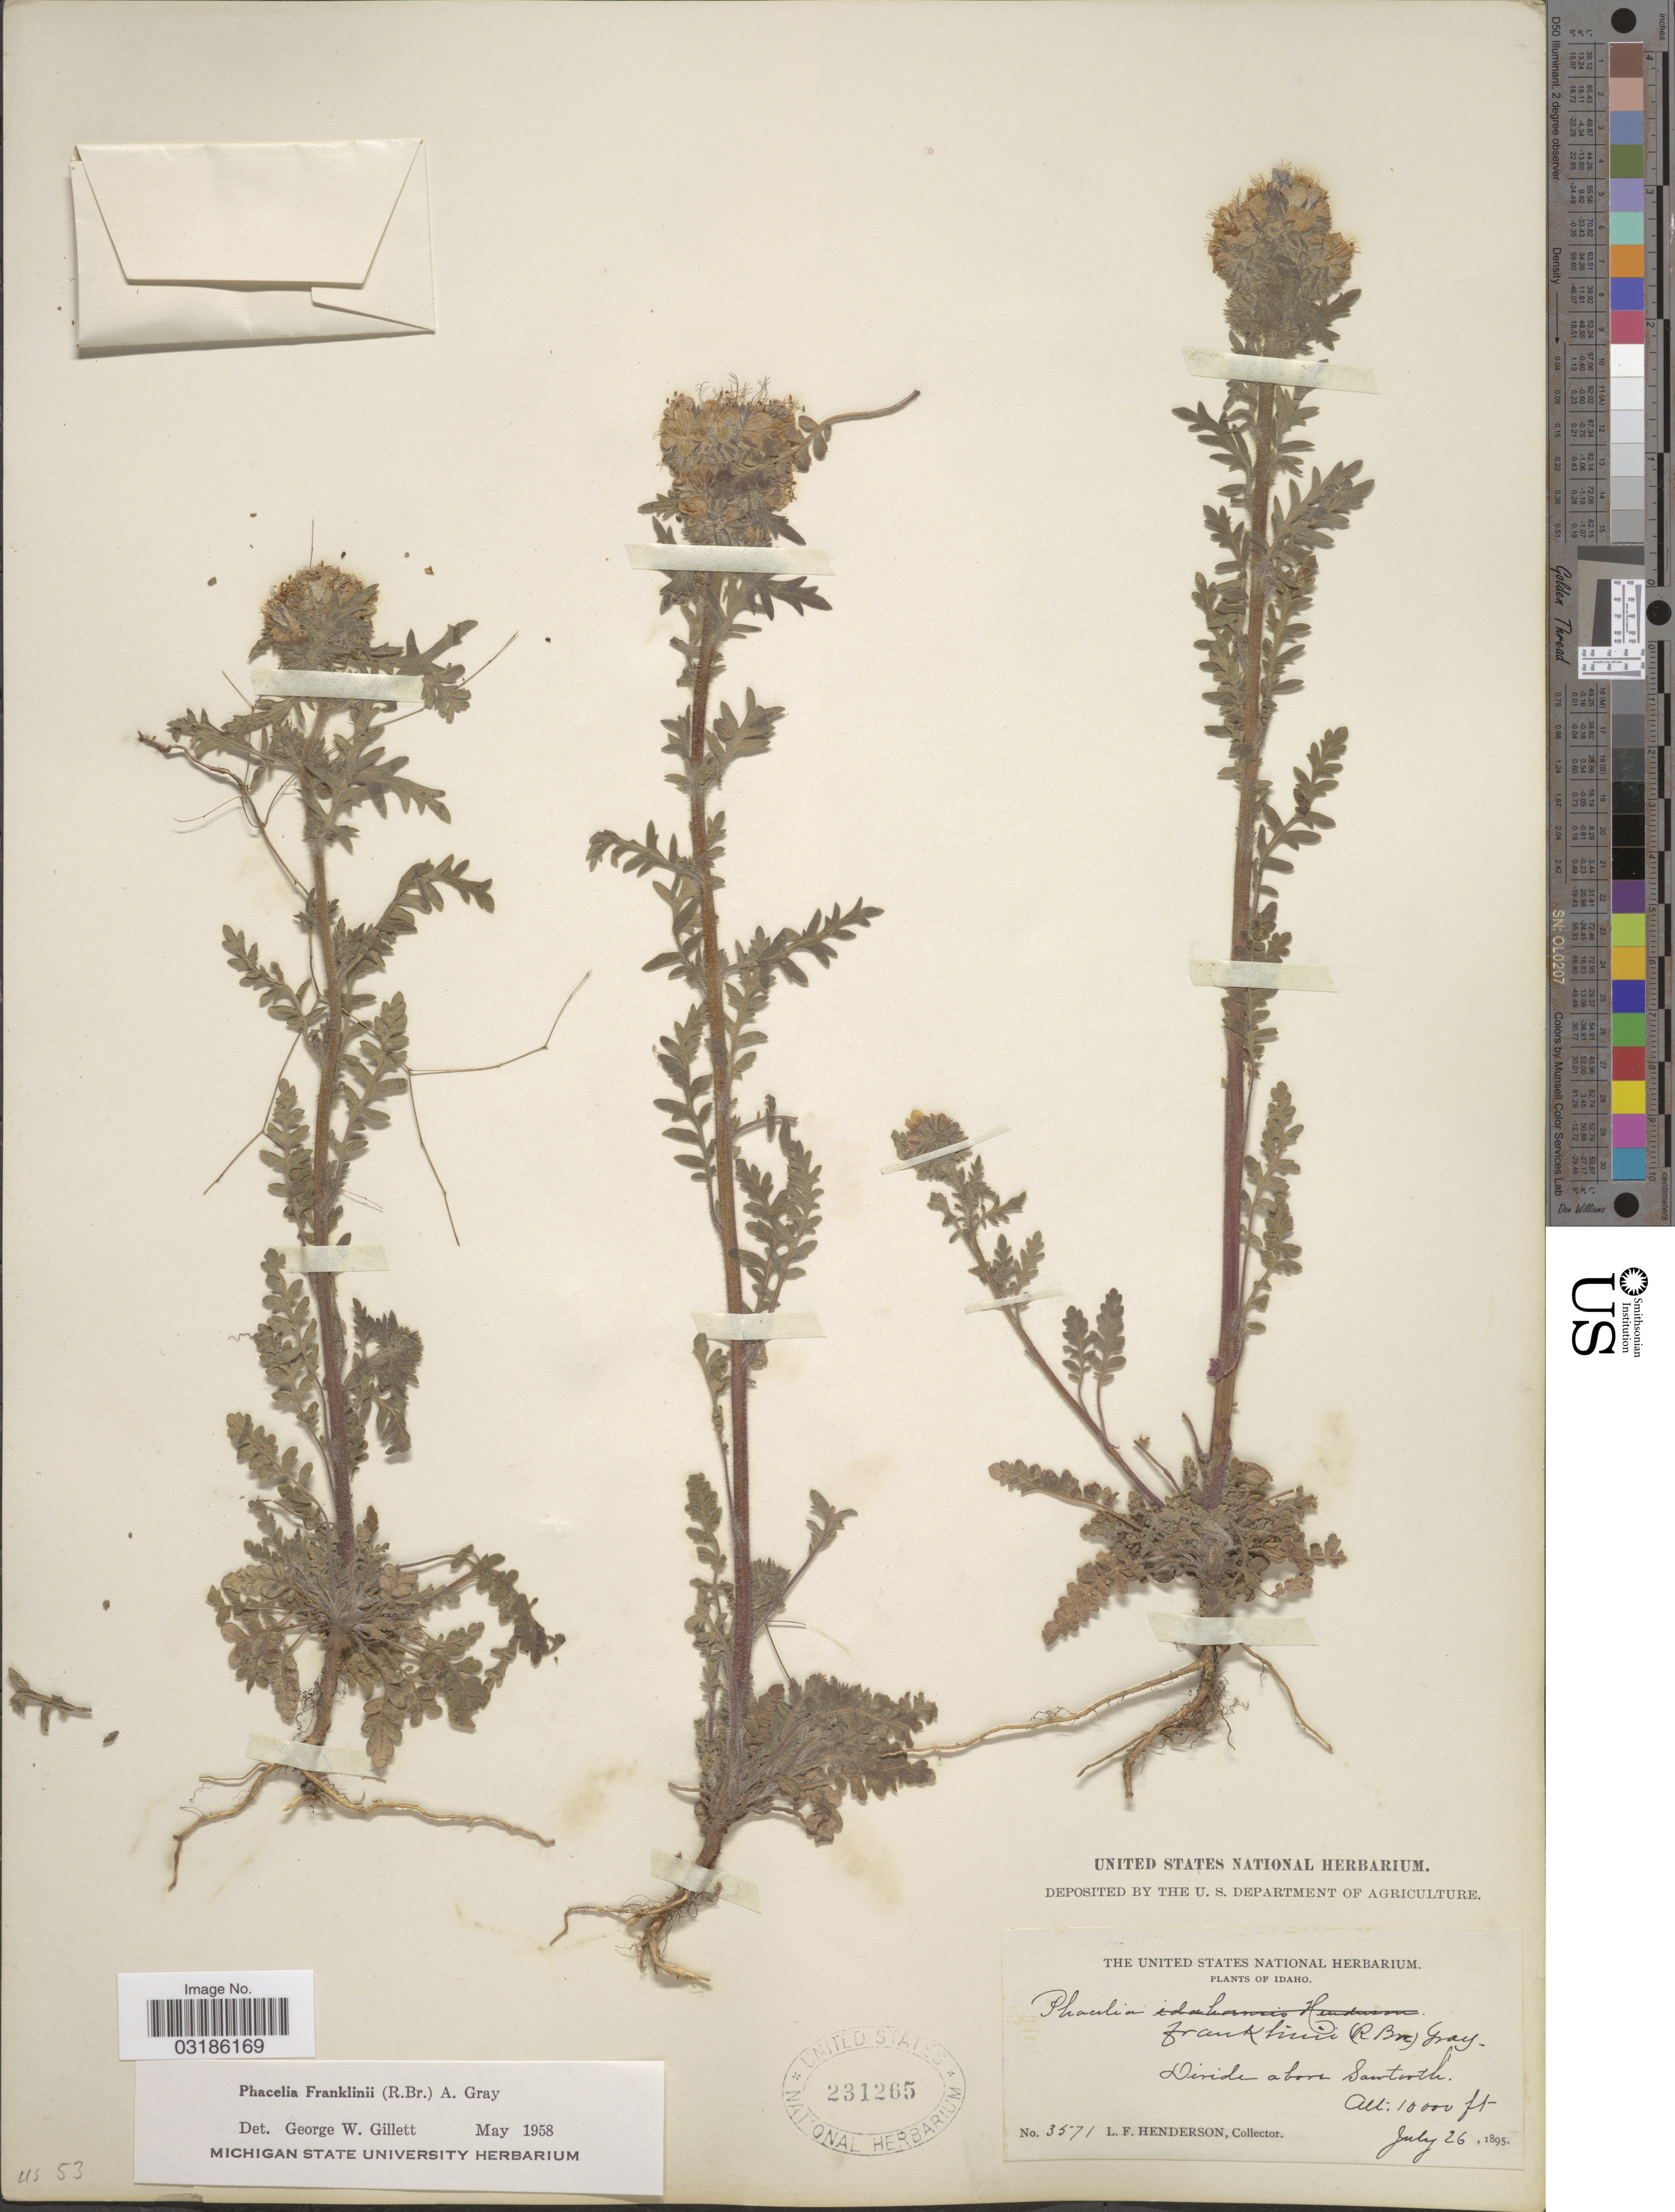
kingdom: Plantae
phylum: Tracheophyta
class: Magnoliopsida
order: Boraginales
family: Hydrophyllaceae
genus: Phacelia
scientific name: Phacelia franklinii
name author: Nutt.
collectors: L. Henderson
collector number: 3571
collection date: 1895-07-26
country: United States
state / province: Idaho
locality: Divide above Sawtooth.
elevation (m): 3048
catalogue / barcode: US 231265